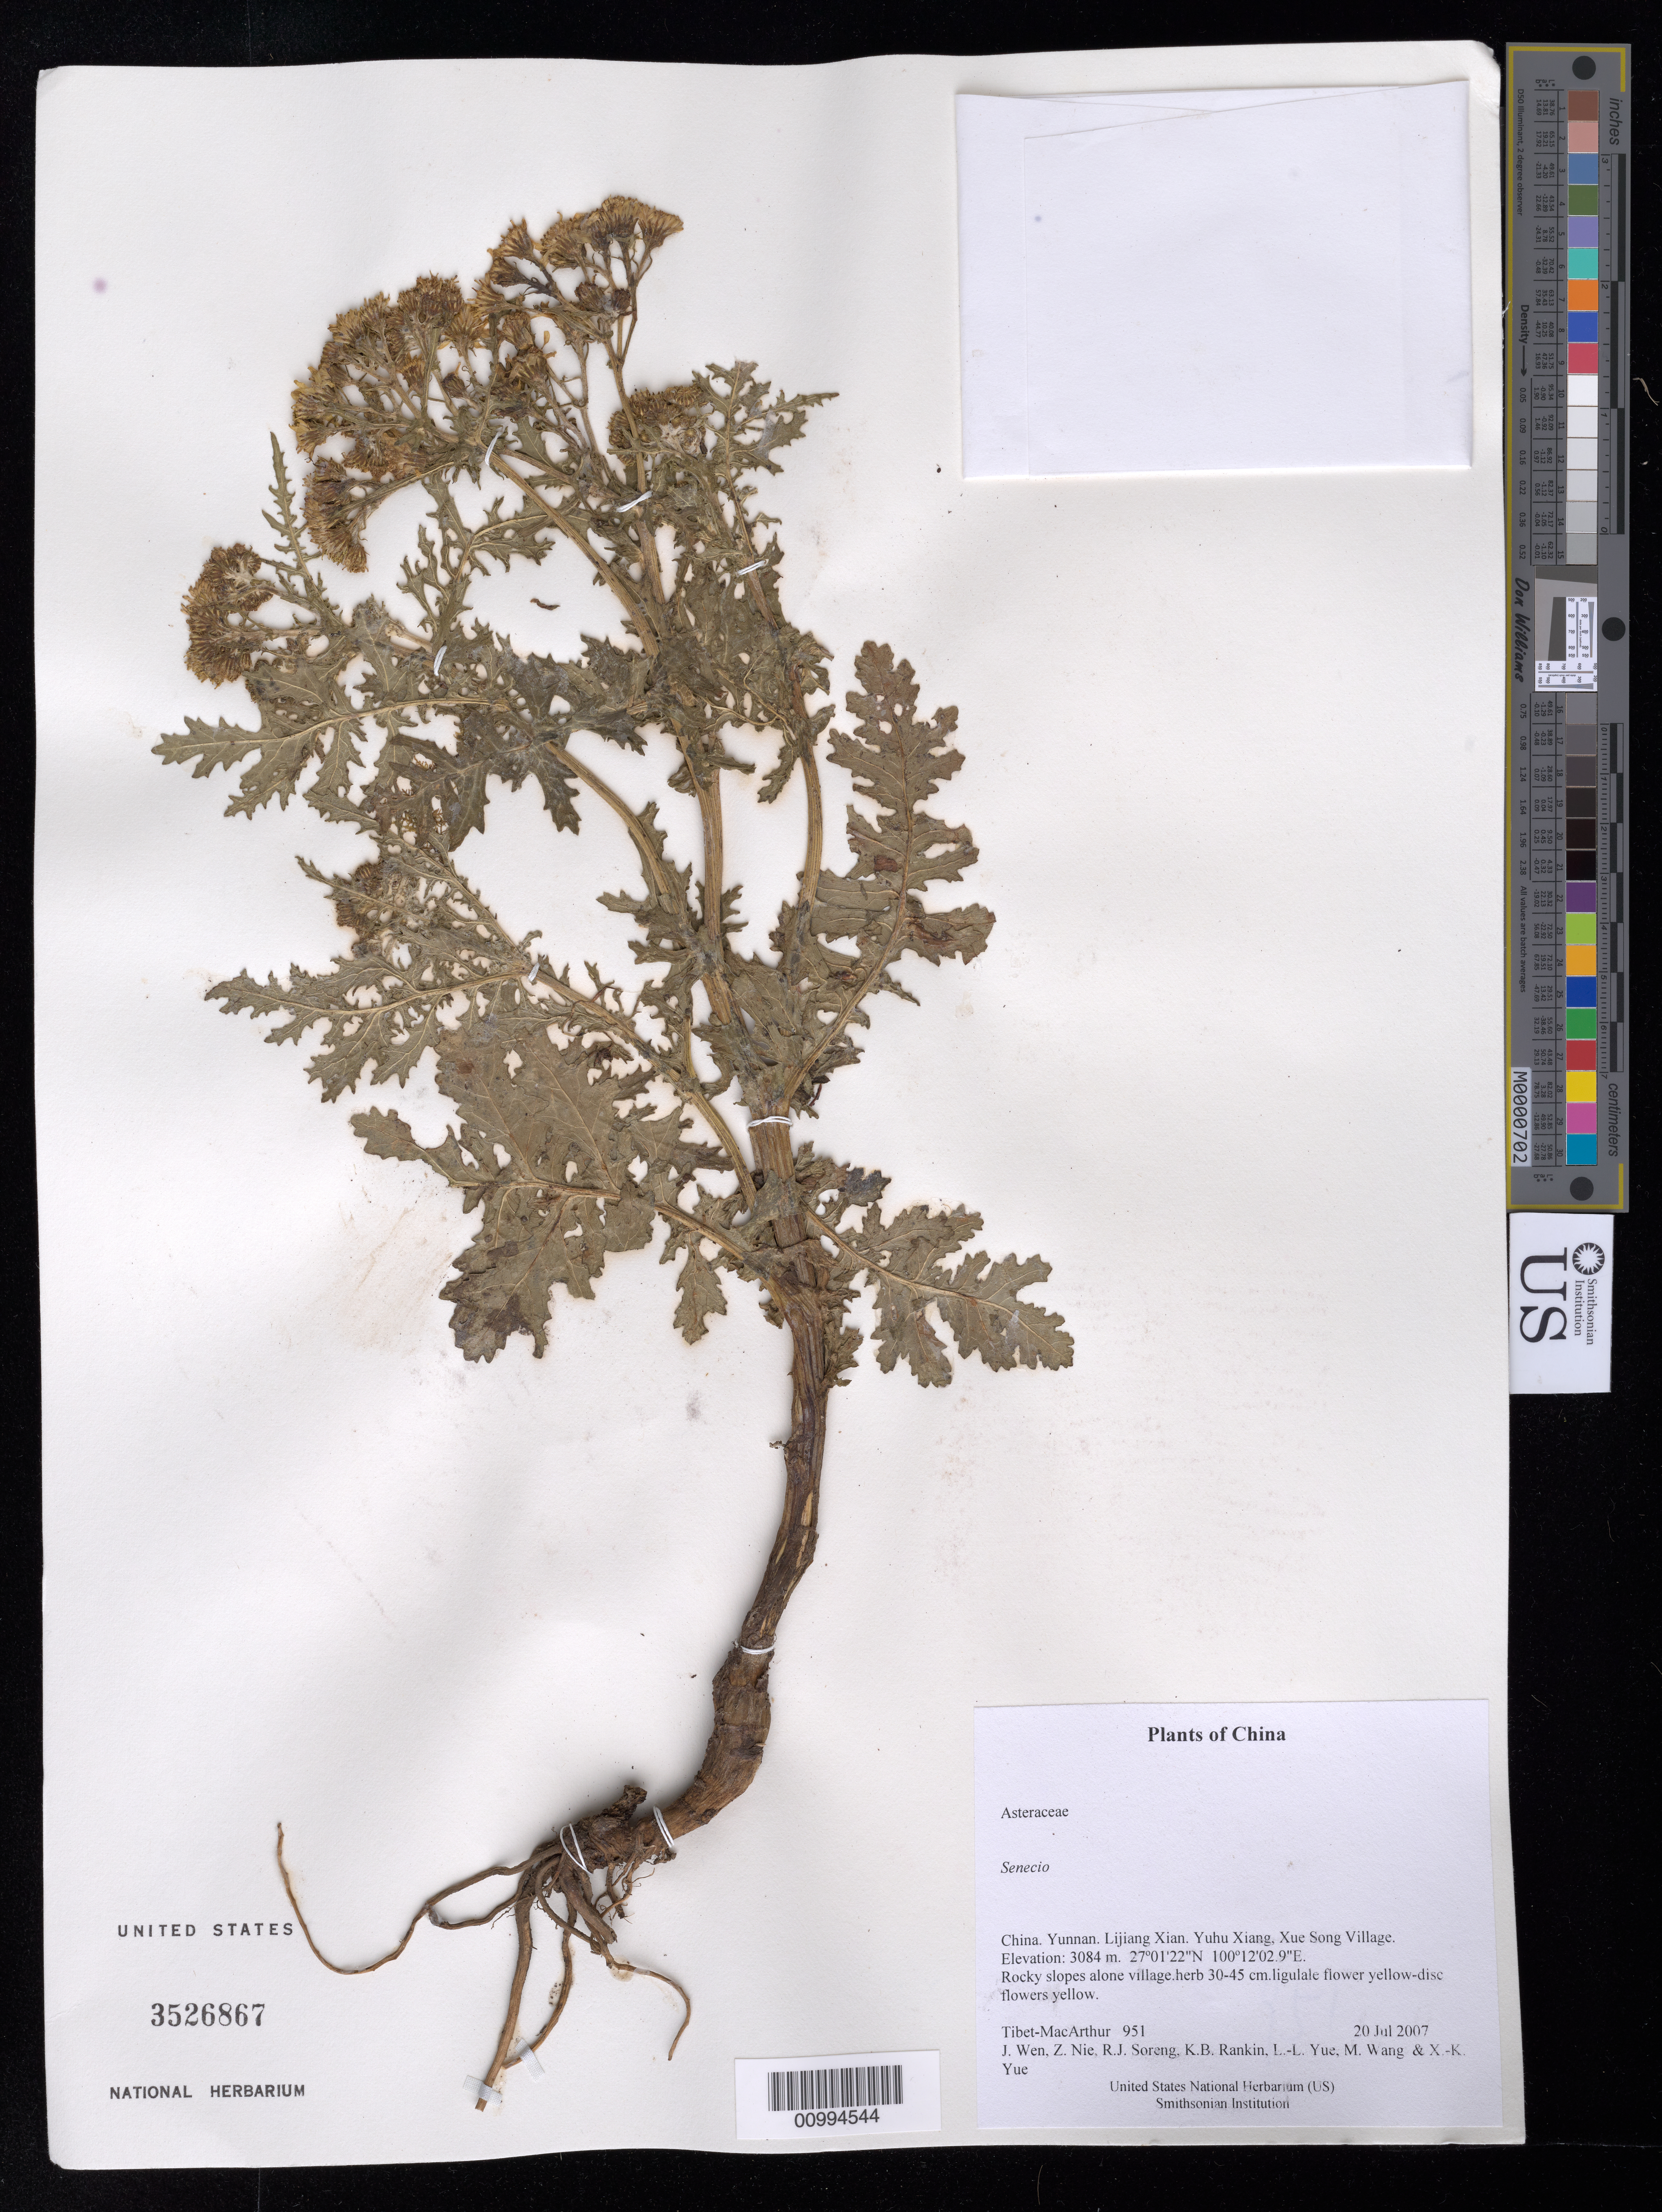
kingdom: Plantae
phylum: Tracheophyta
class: Magnoliopsida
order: Asterales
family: Asteraceae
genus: Senecio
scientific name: Senecio sp.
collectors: Tibet-MacArthur, J. Wen, Z. Nie, R. J. Soreng, K. Rankin, L. Yue, M. Wang & X. Yue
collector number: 951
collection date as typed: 20 Jul 2007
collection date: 2007-07-20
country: China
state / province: Yunnan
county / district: Lijiang Xian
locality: Yuhu Xiang, Xue Song Village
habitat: Rocky slopes alone village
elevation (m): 3084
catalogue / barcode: US 3526867